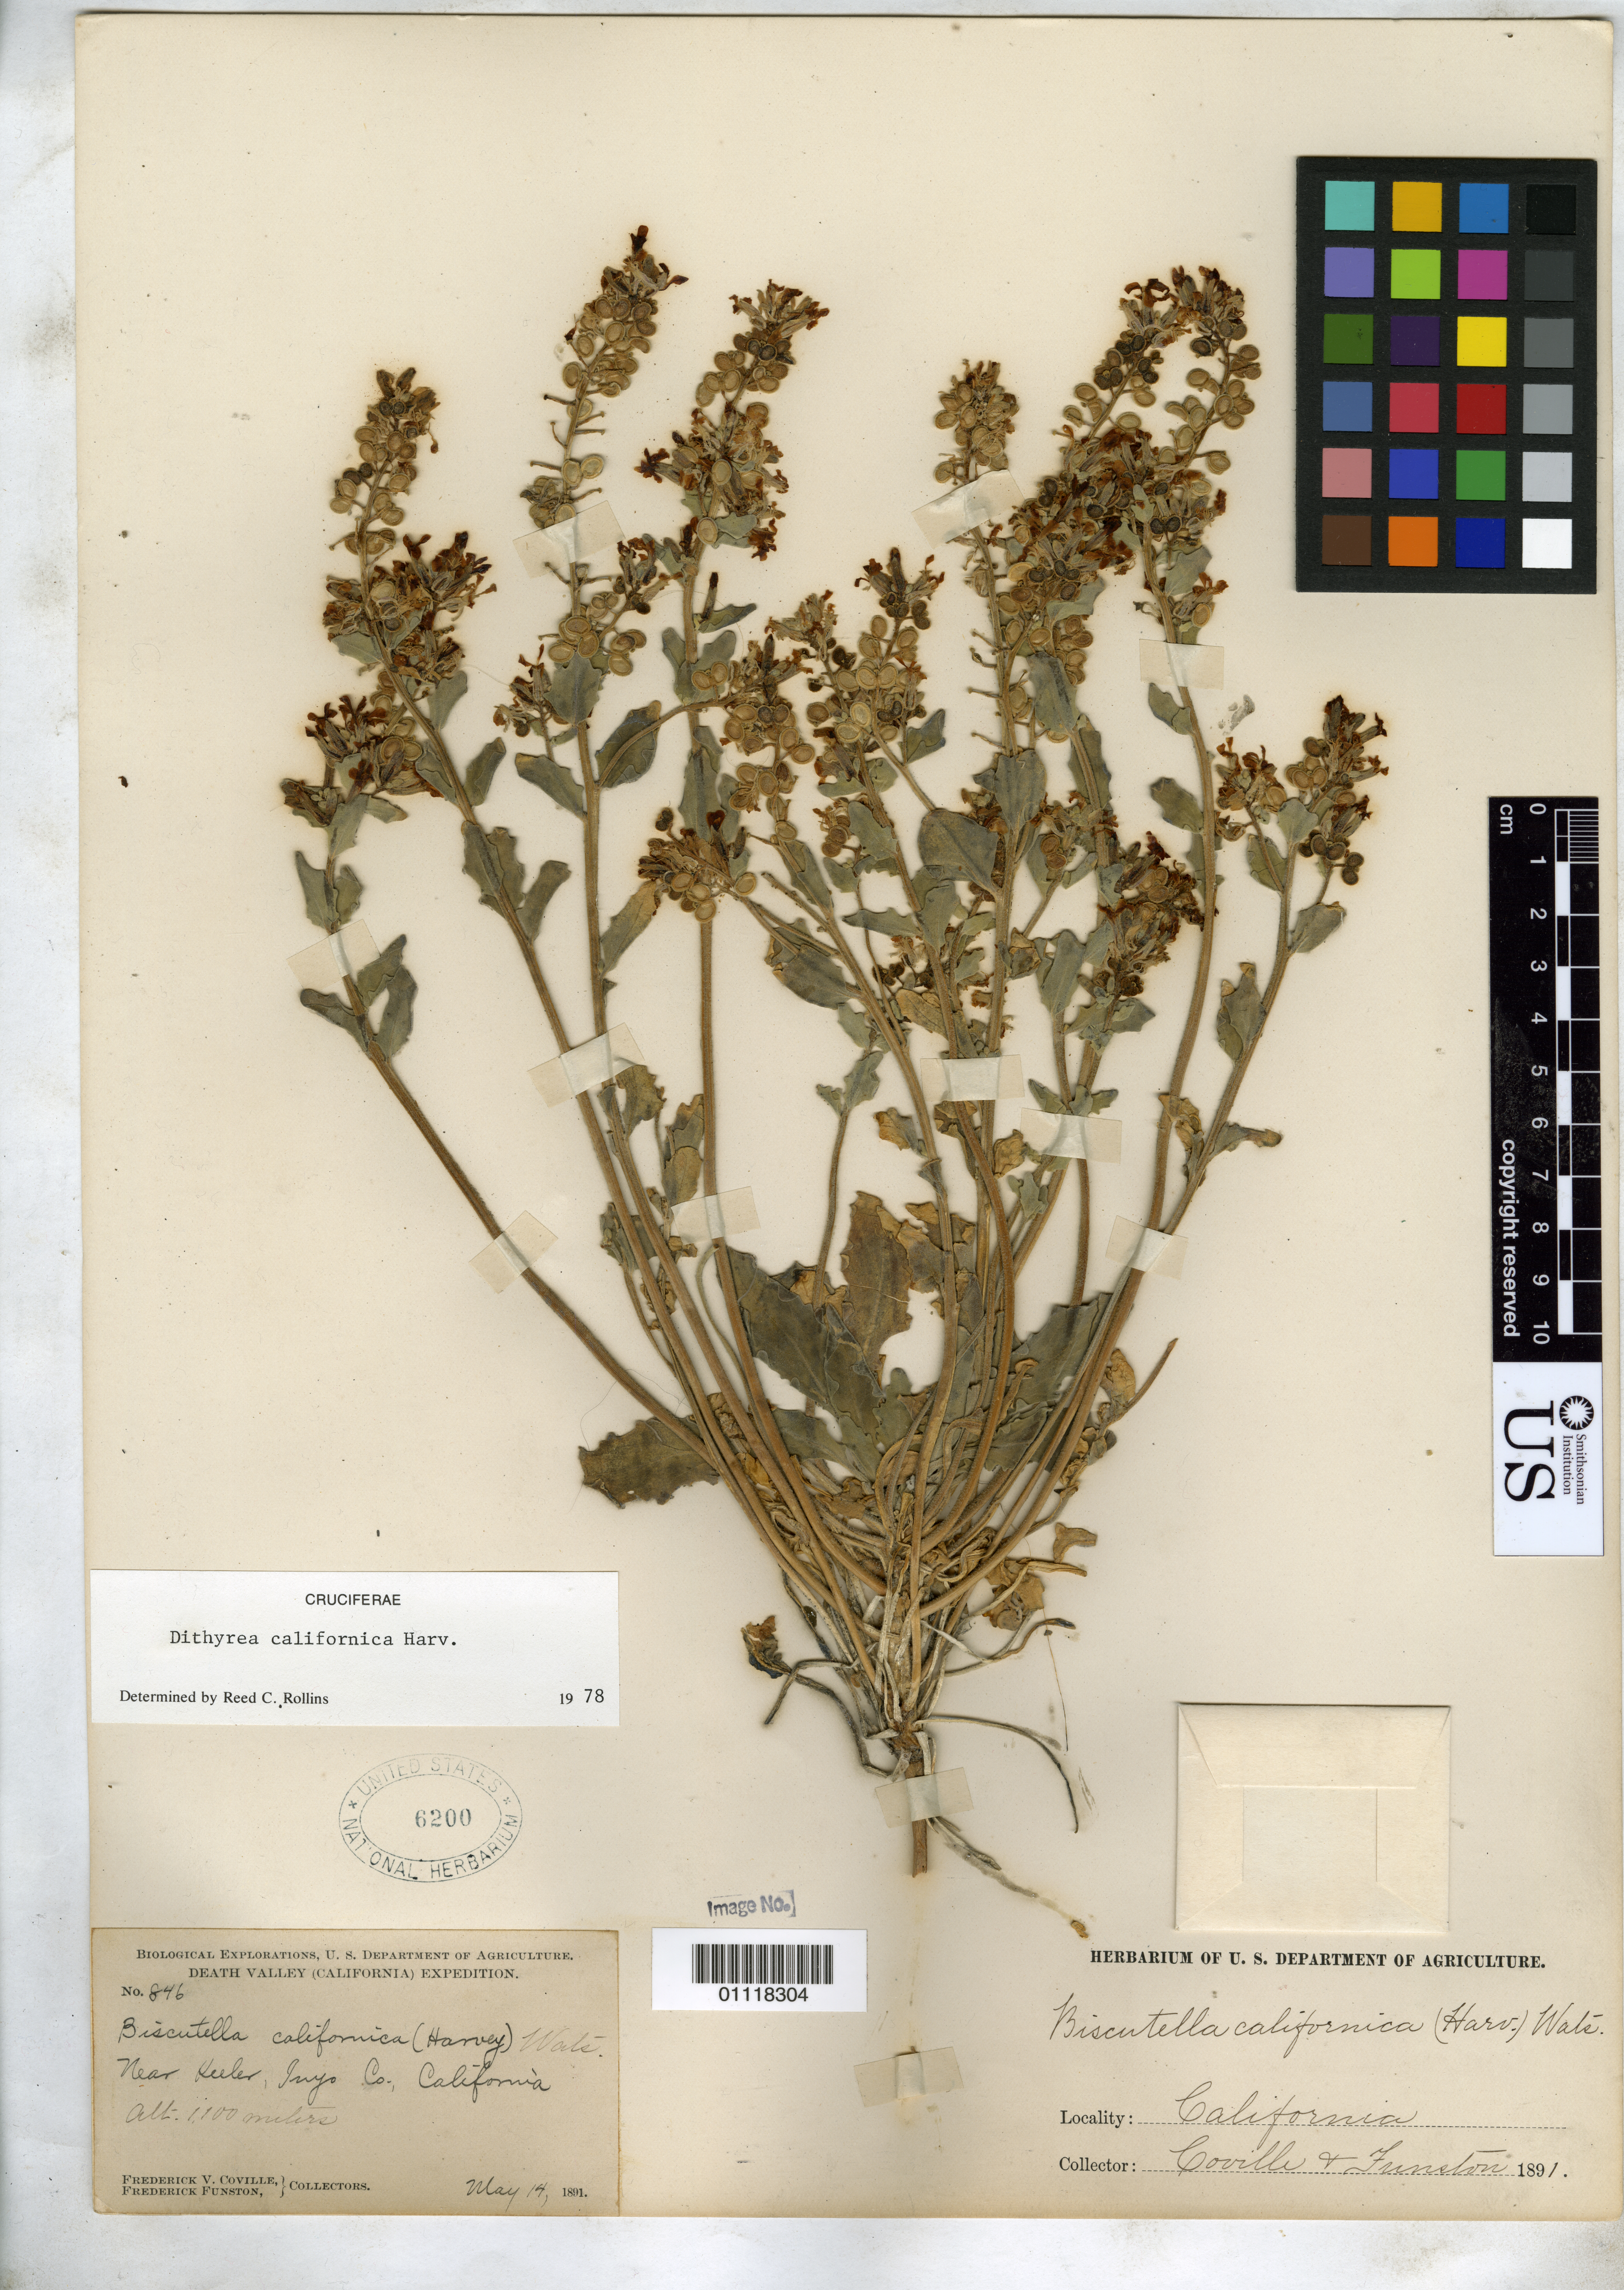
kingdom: Plantae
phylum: Tracheophyta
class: Magnoliopsida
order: Brassicales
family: Brassicaceae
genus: Dithyrea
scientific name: Dithyrea californica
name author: Harv.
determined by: Rollins, Reed C., (GH), Harvard University Herbaria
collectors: F. V. Coville & F. Funston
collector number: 846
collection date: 1891-05-14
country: United States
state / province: California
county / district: Inyo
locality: Near Keeler.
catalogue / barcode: US 6200